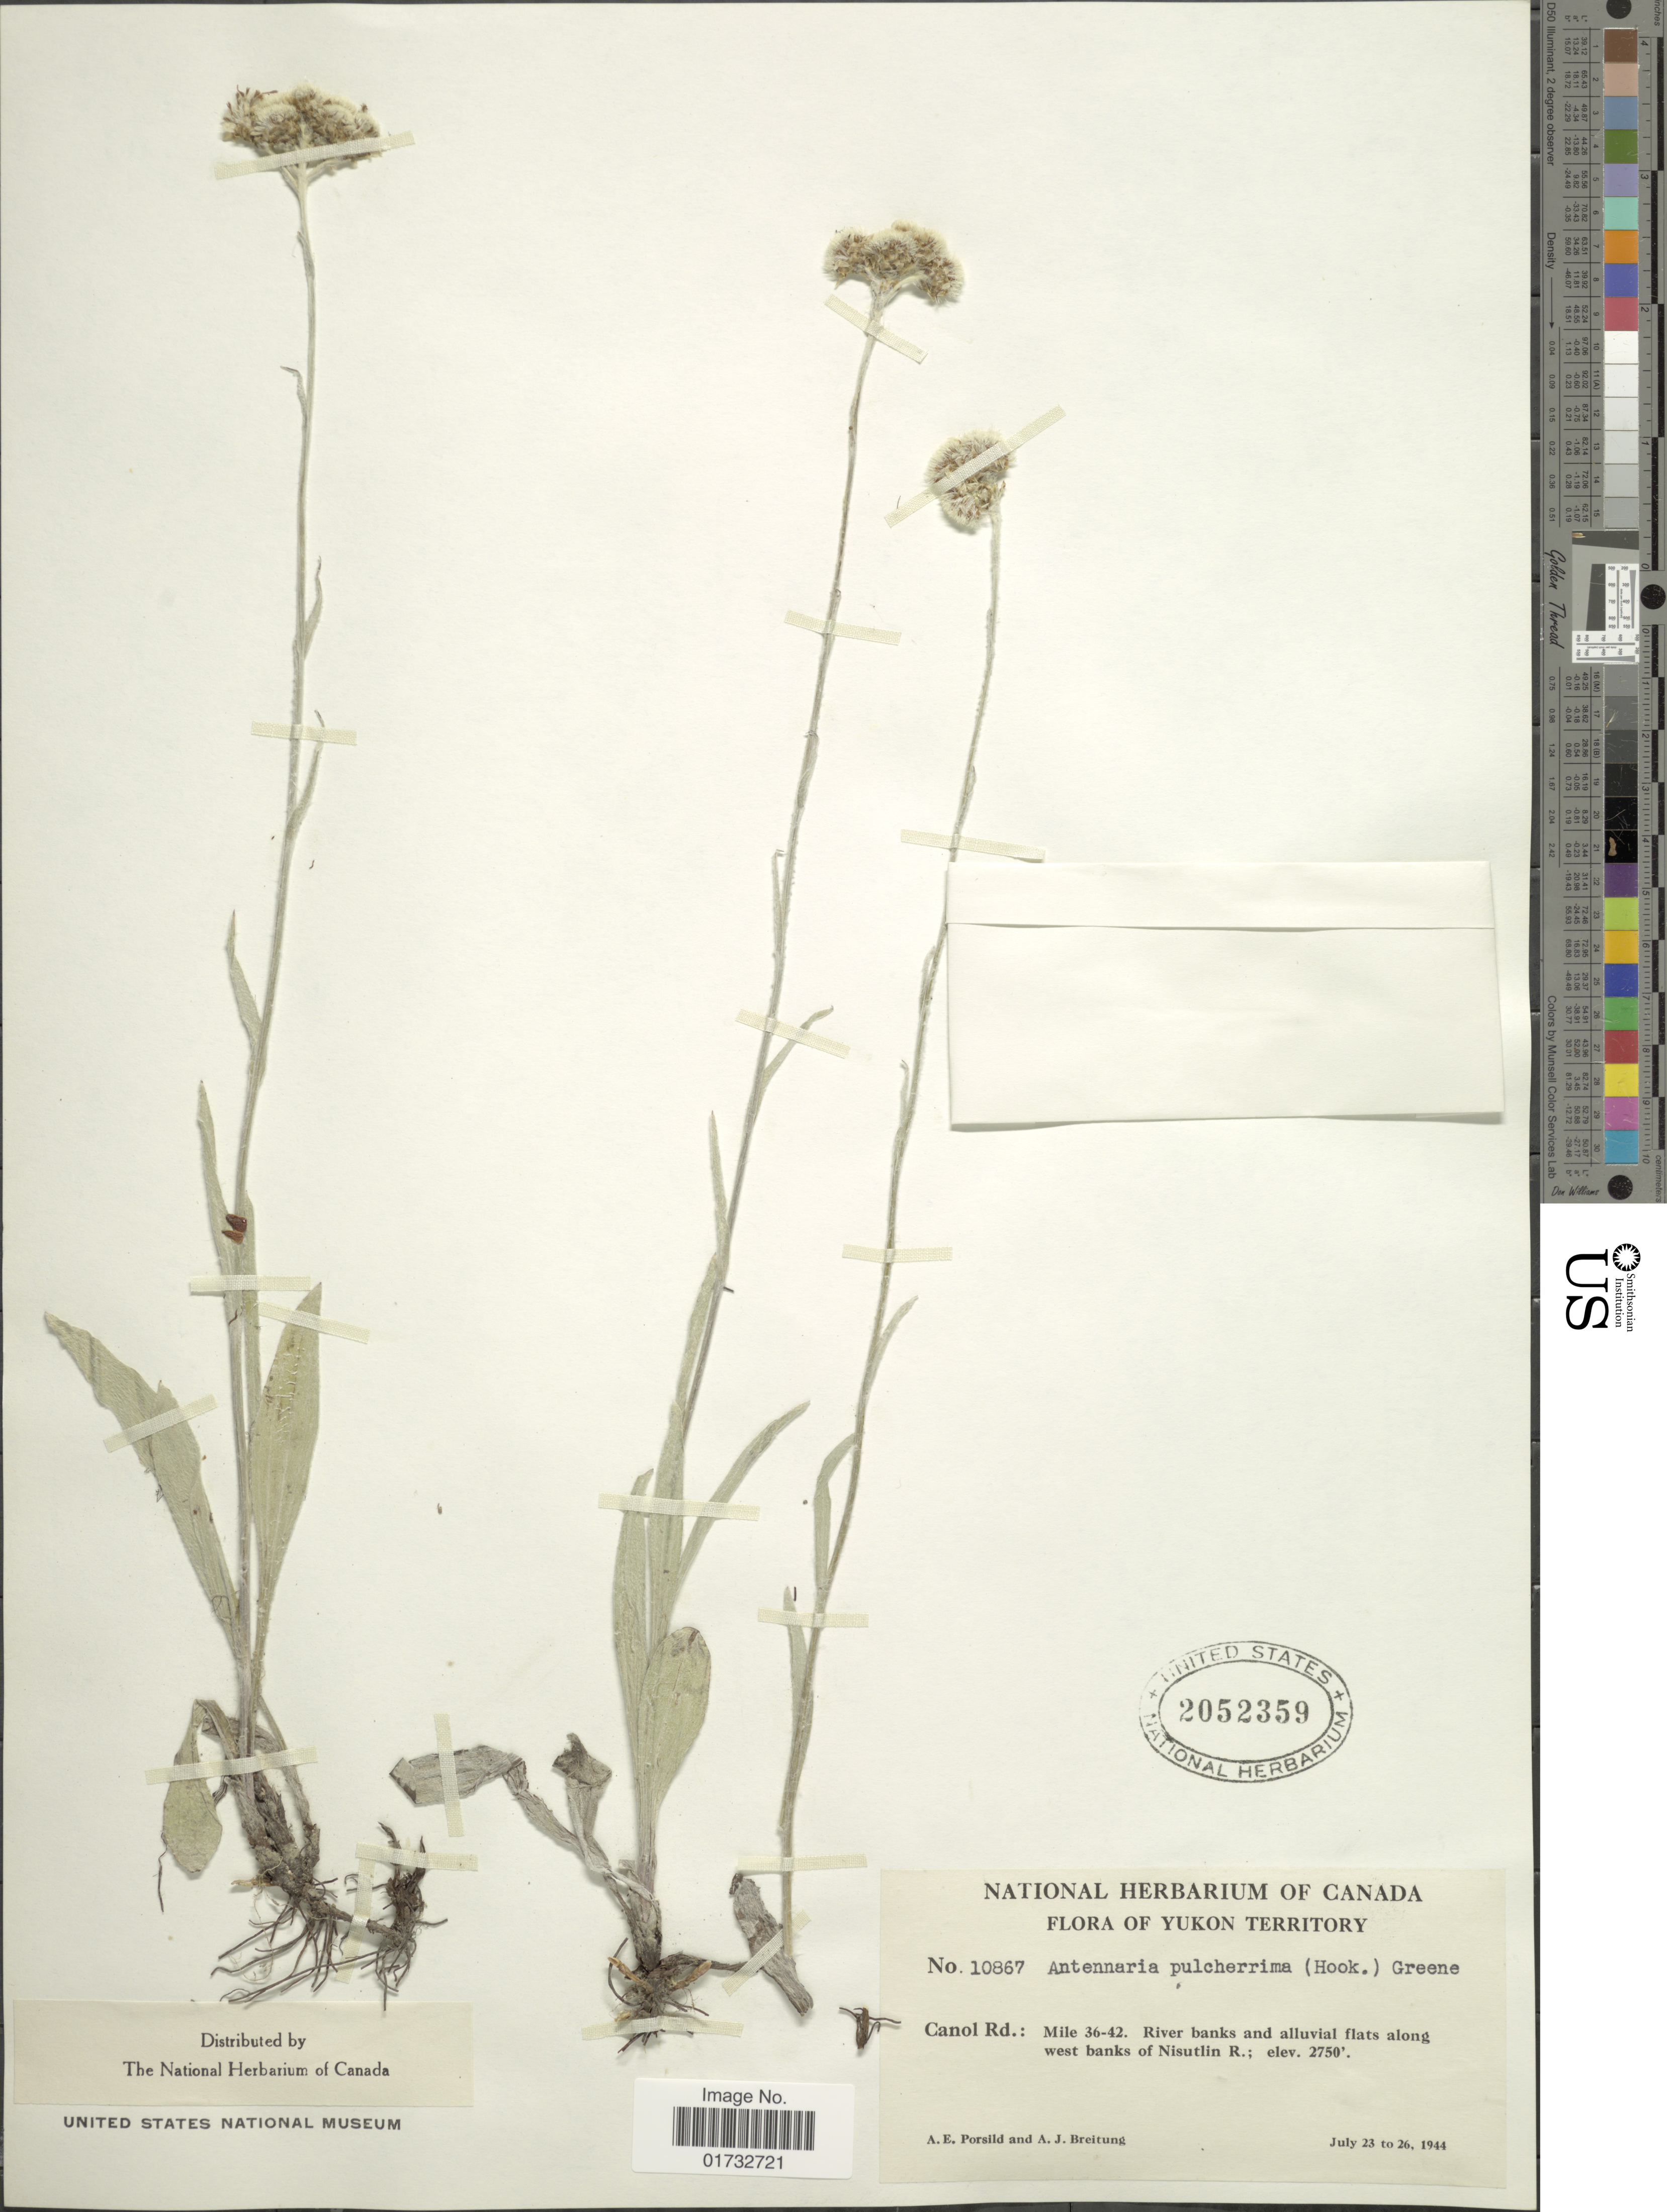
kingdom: Plantae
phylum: Tracheophyta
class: Magnoliopsida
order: Asterales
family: Asteraceae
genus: Antennaria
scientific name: Antennaria pulcherrima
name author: (Hook.) Greene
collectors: A. E. Porsild & A. Breitung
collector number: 10867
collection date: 1944-07-23/1944-07-26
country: Canada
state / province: Yukon Territory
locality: Canol Road.: Mile 36-42. along west banks of Nisutlin R.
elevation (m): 838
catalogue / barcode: US 2052359